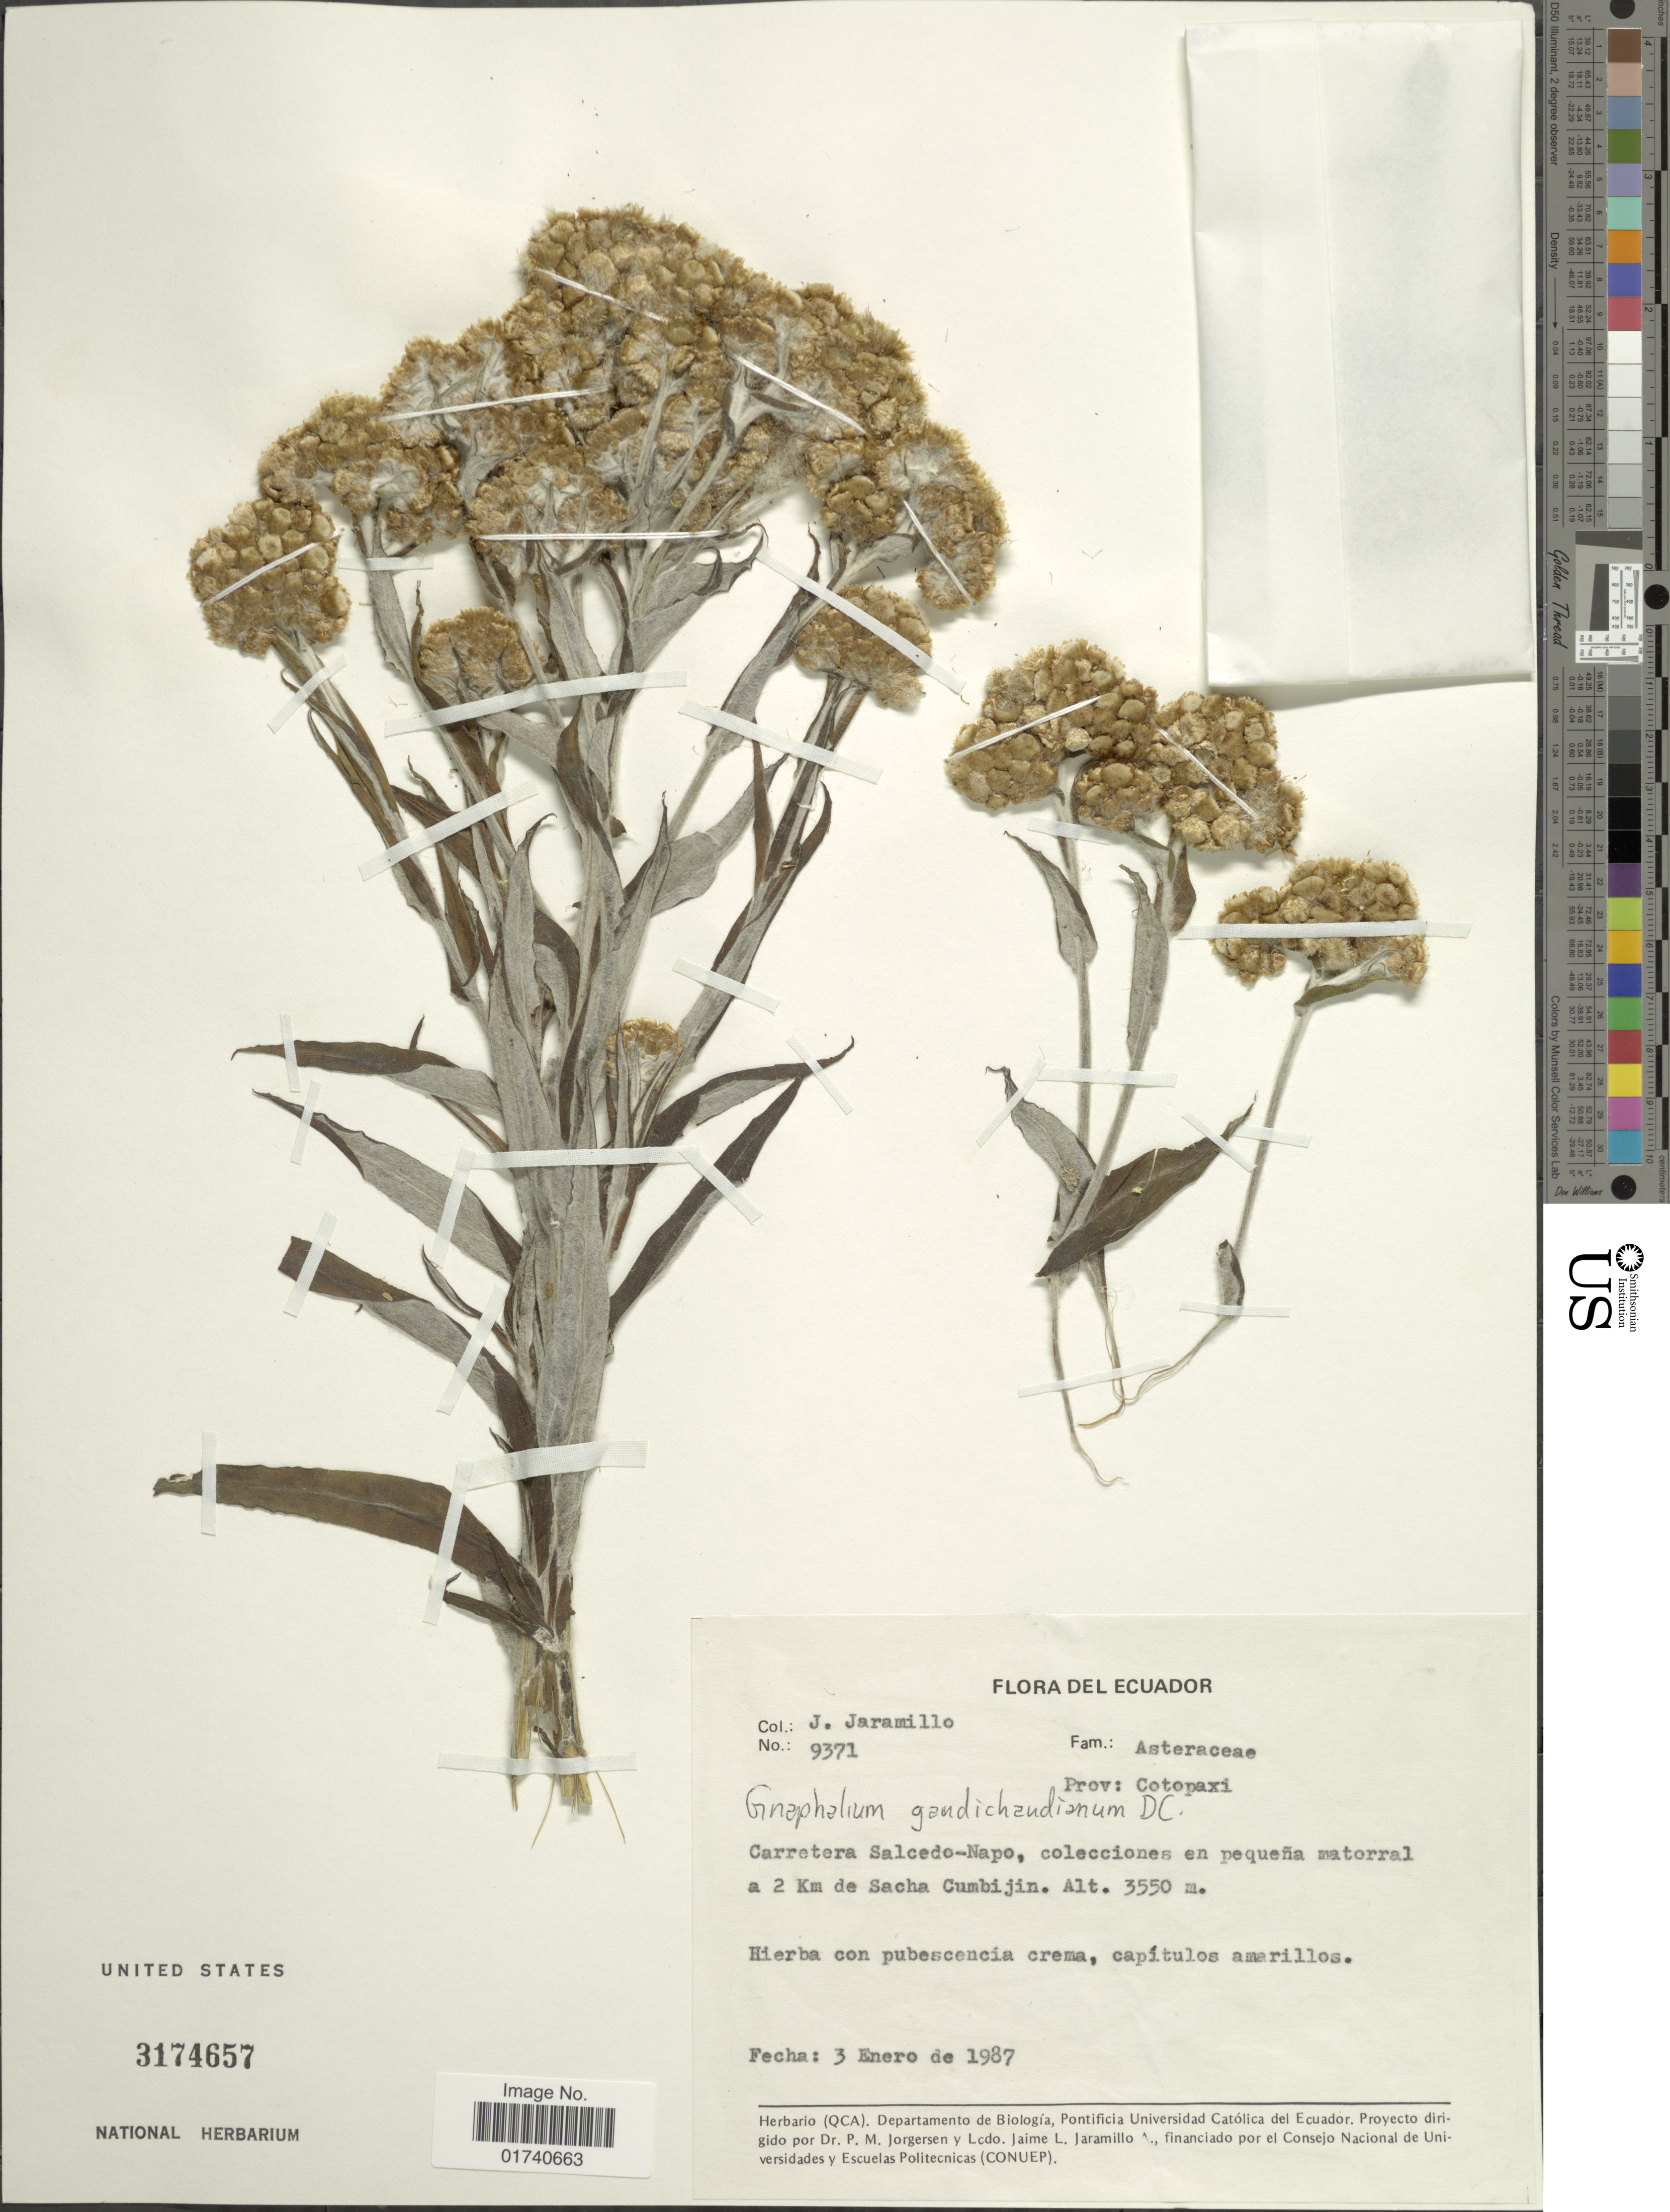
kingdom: Plantae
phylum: Tracheophyta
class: Magnoliopsida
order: Asterales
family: Asteraceae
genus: Pseudognaphalium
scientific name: Pseudognaphalium gaudichaudianum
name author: (DC.) Anderb.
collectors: J. Jaramillo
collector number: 9371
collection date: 1987-01-03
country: Ecuador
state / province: Cotopaxi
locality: Carretera Salcedo-Napo, colecciones en pequena matorral a 2 Km de Sacha Cumbijin.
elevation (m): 3550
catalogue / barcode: US 3174657